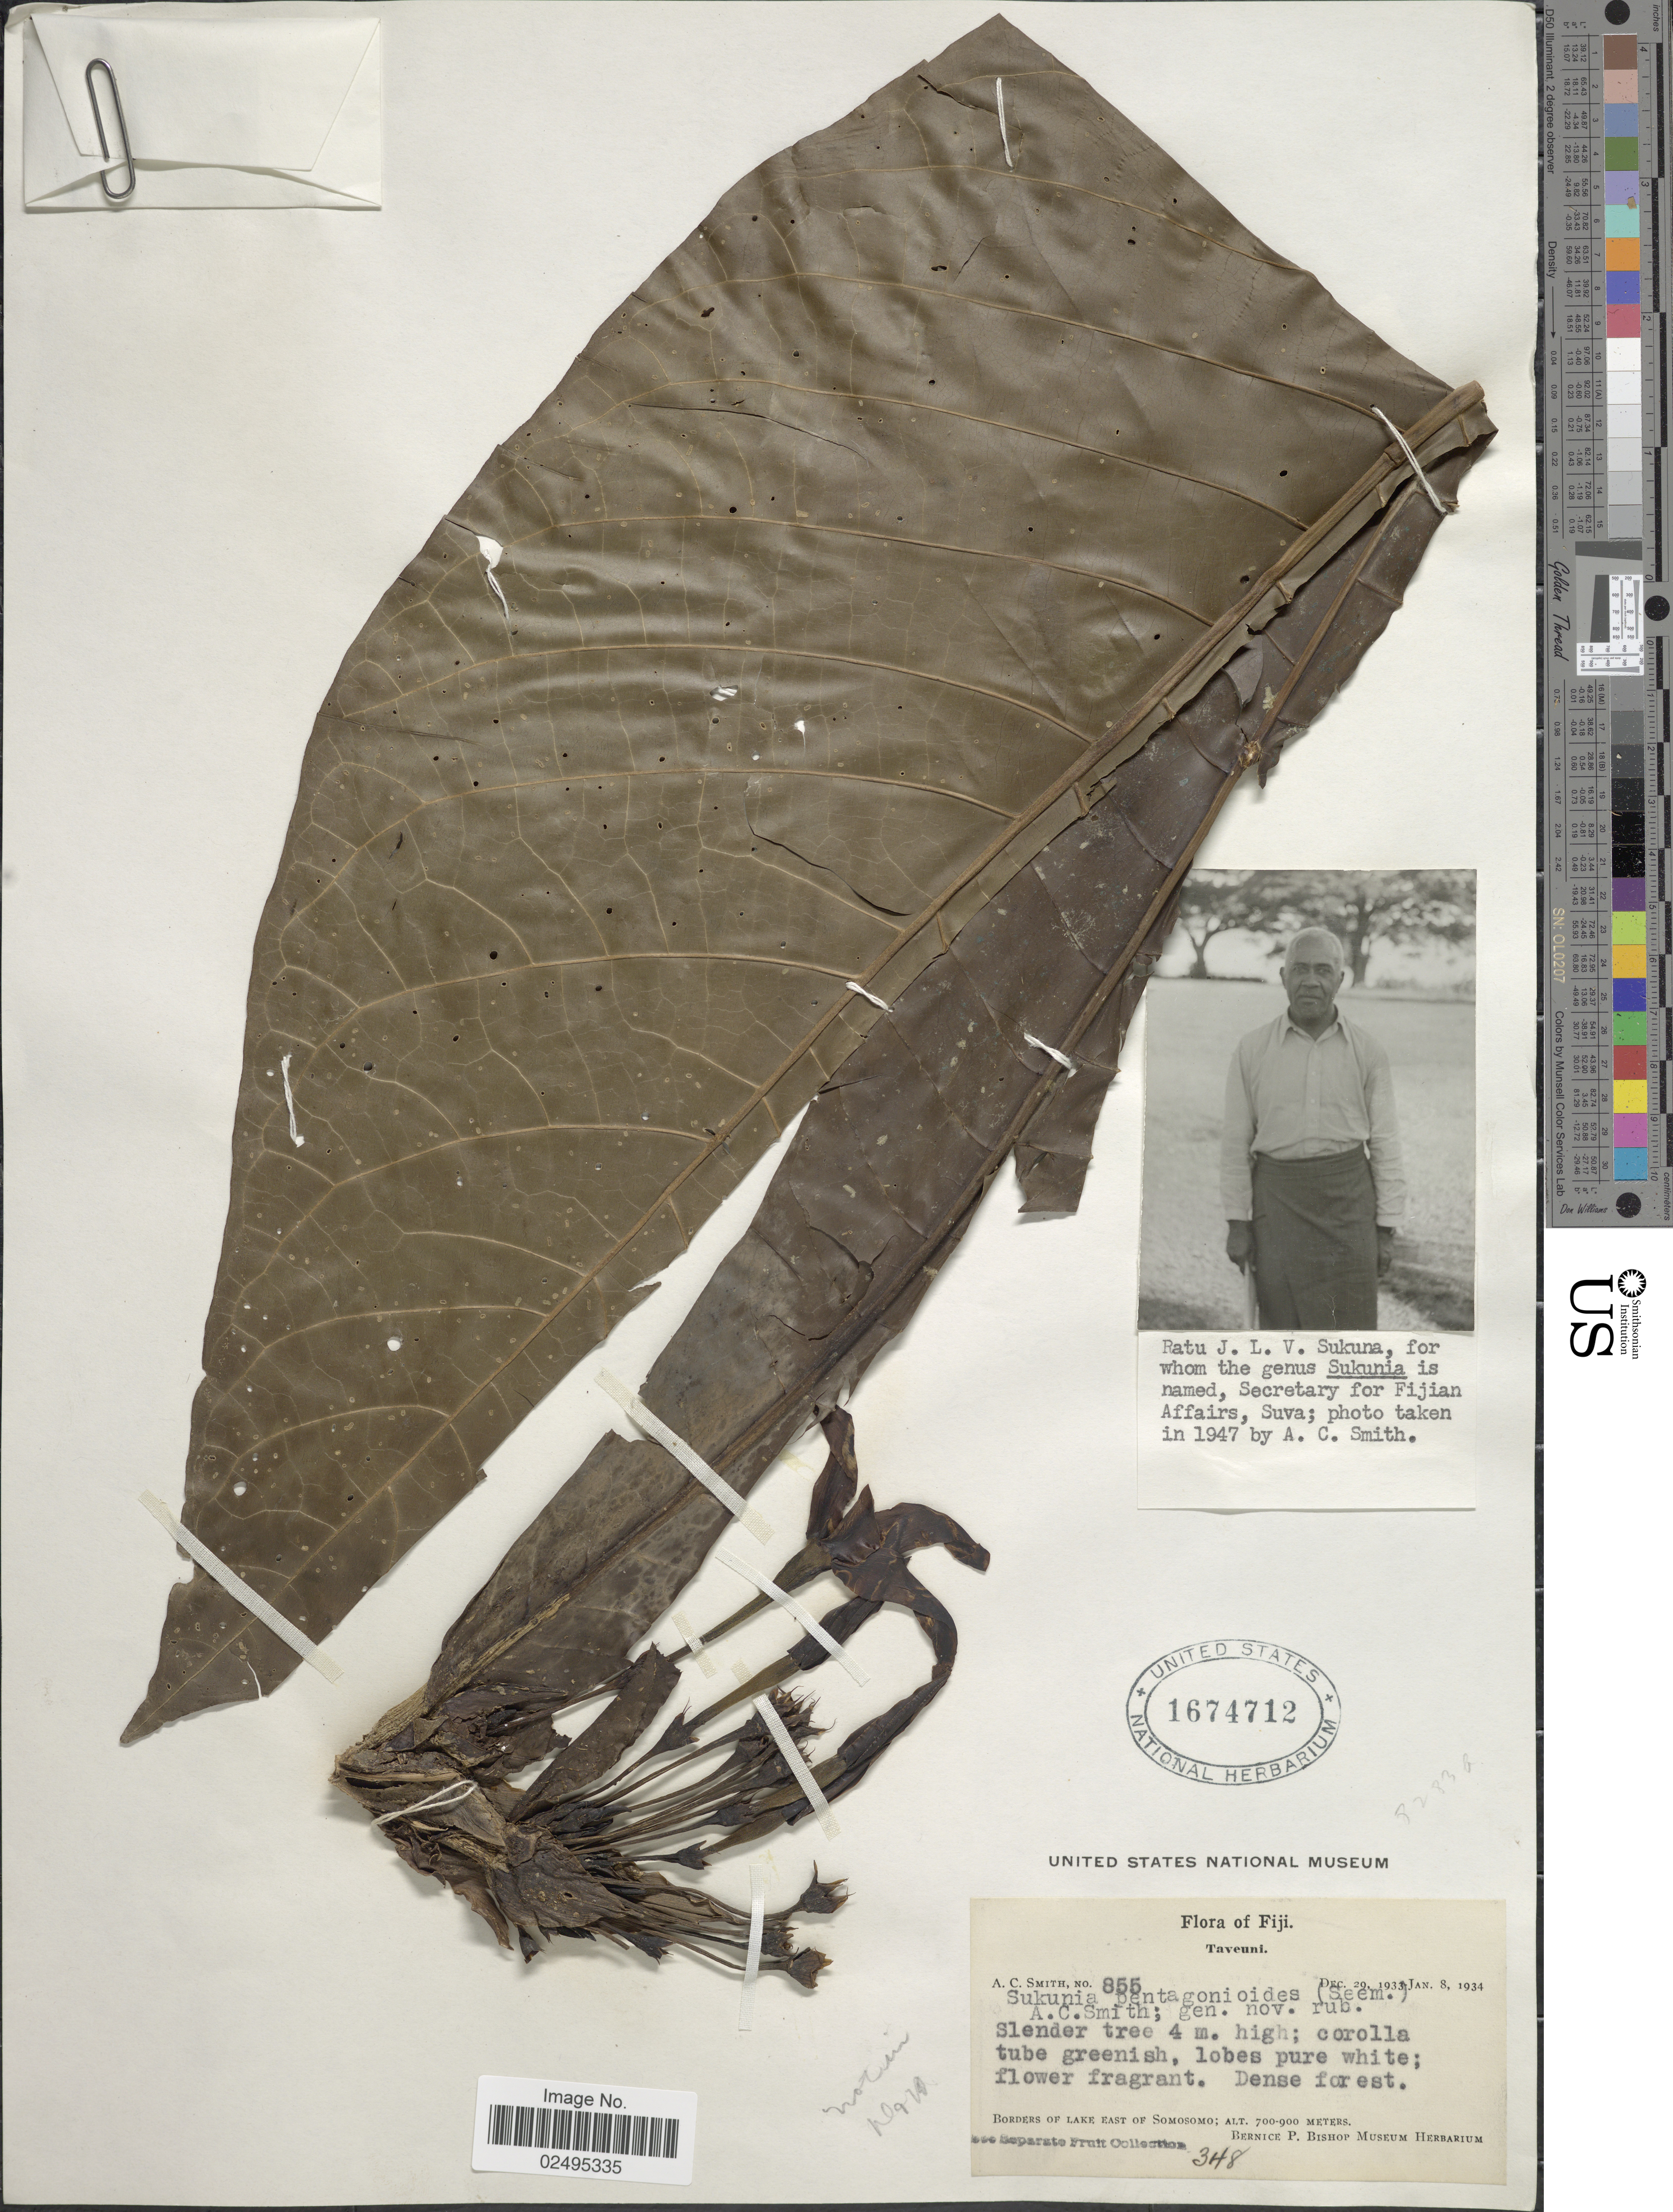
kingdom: Plantae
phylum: Tracheophyta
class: Magnoliopsida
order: Gentianales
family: Rubiaceae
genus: Sukunia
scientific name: Sukunia pentagonioides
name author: (Seem.) A.C. Sm.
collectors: A. C. Smith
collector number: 855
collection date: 1933-12-29/1934-01-08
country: Fiji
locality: Taveuni, Borders of Lake East of Somosomo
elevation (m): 700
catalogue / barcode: US 1674712